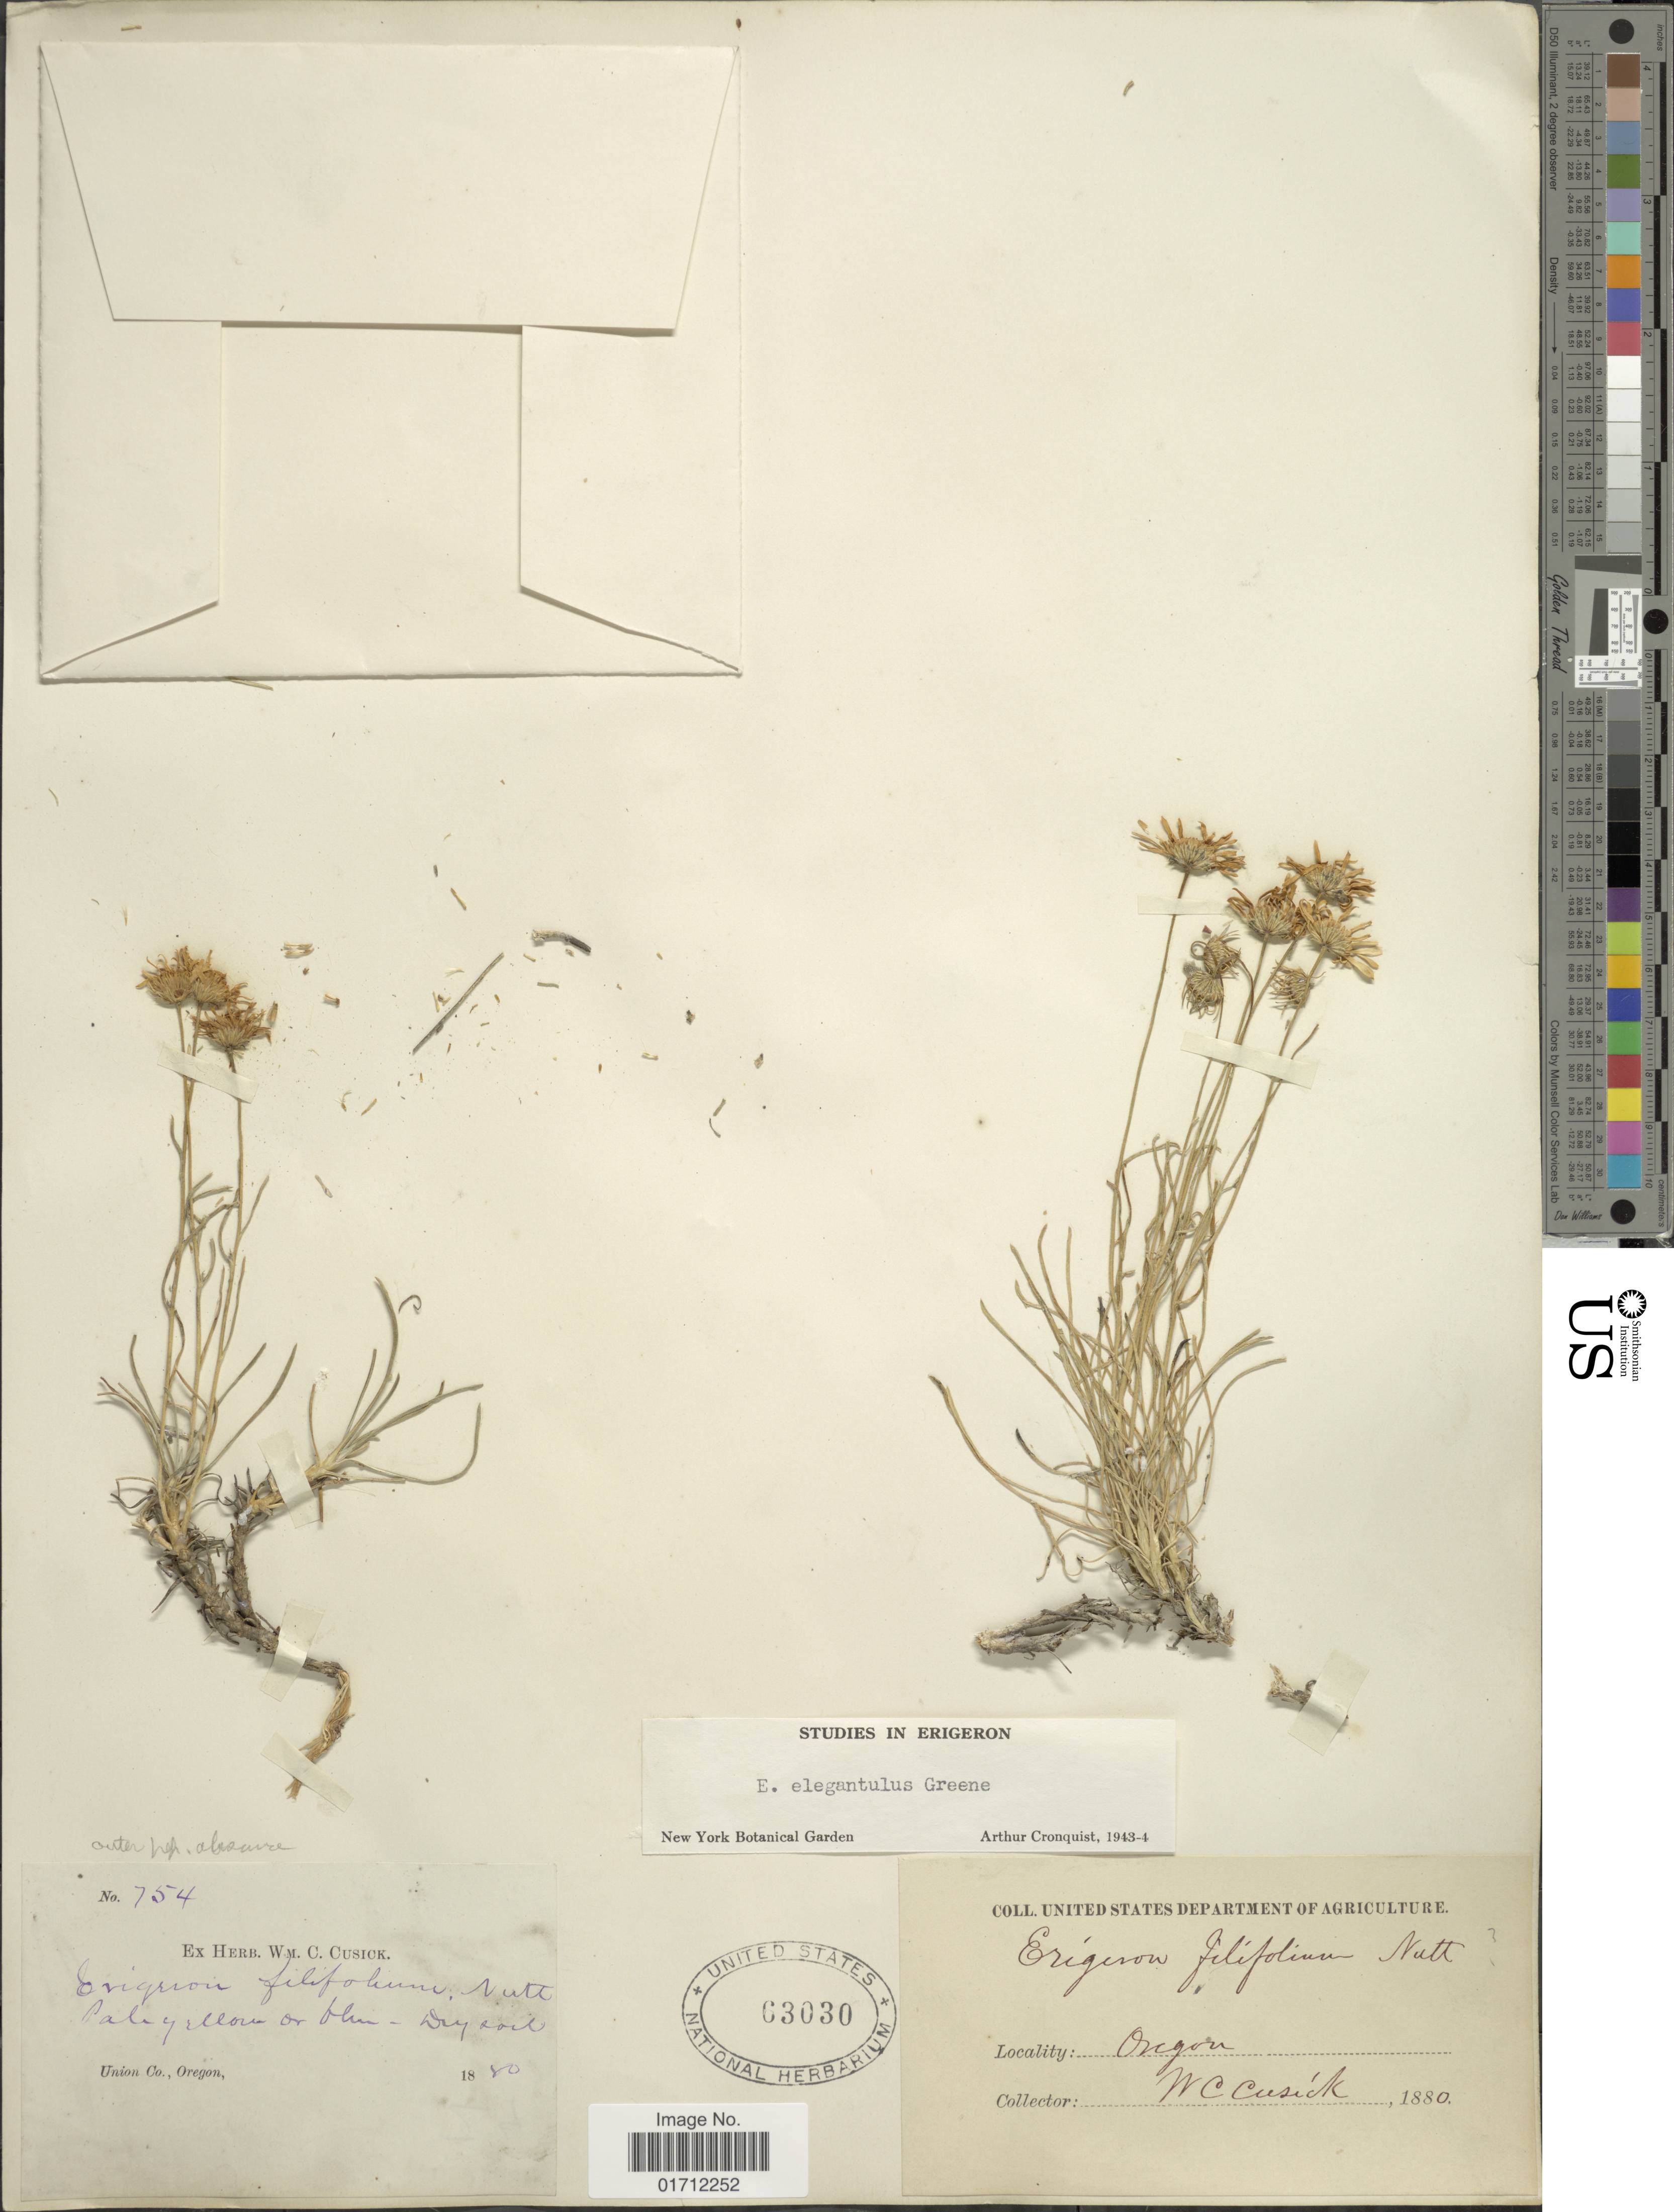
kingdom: Plantae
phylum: Tracheophyta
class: Magnoliopsida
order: Asterales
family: Asteraceae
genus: Erigeron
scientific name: Erigeron elegantulus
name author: Greene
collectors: W. C. Cusick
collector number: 754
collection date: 1880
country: United States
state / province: Oregon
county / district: Union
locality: Union Co.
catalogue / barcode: US 63030